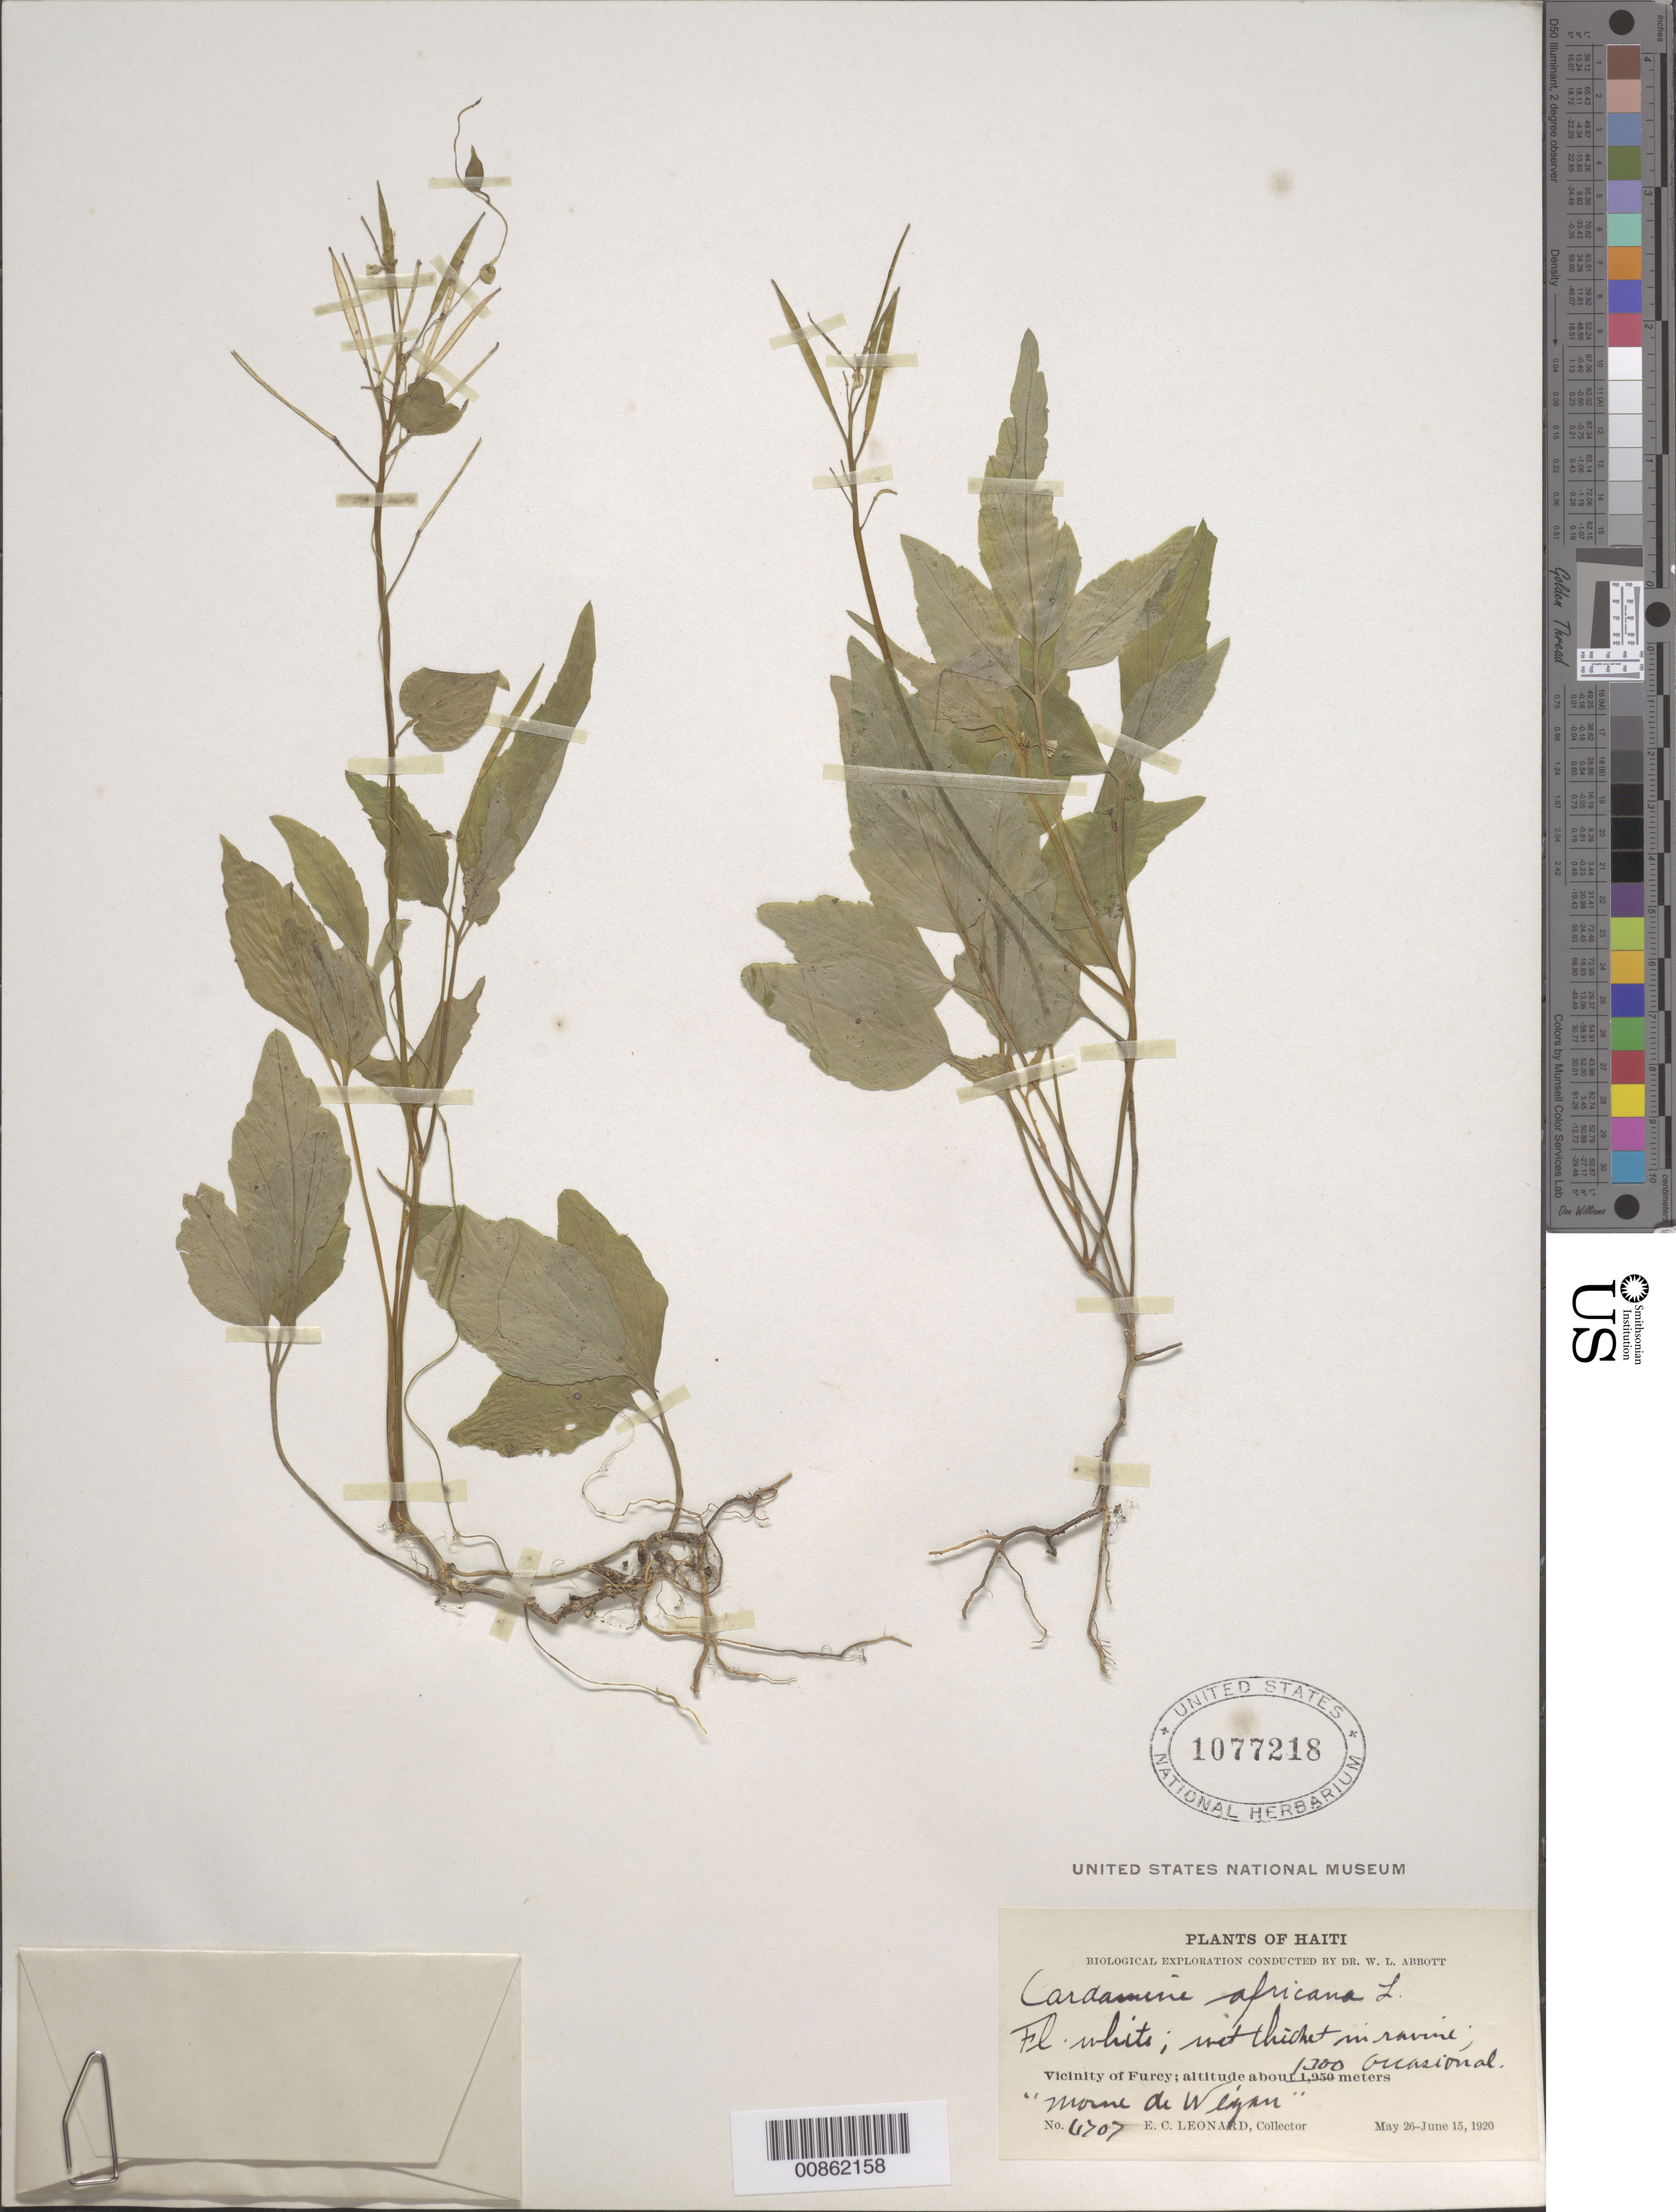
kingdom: Plantae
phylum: Tracheophyta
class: Magnoliopsida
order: Brassicales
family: Brassicaceae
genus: Cardamine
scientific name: Cardamine africana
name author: L.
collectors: E. C. Leonard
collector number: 4707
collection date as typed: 26 May 1920 to 15 Jun 1920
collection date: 1920-05-26/1920-06-15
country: Haiti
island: Hispaniola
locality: Vicinity of Furcy. "Morne de Wéyan".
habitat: Wet thicket in ravine.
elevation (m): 1300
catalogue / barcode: US 1077218